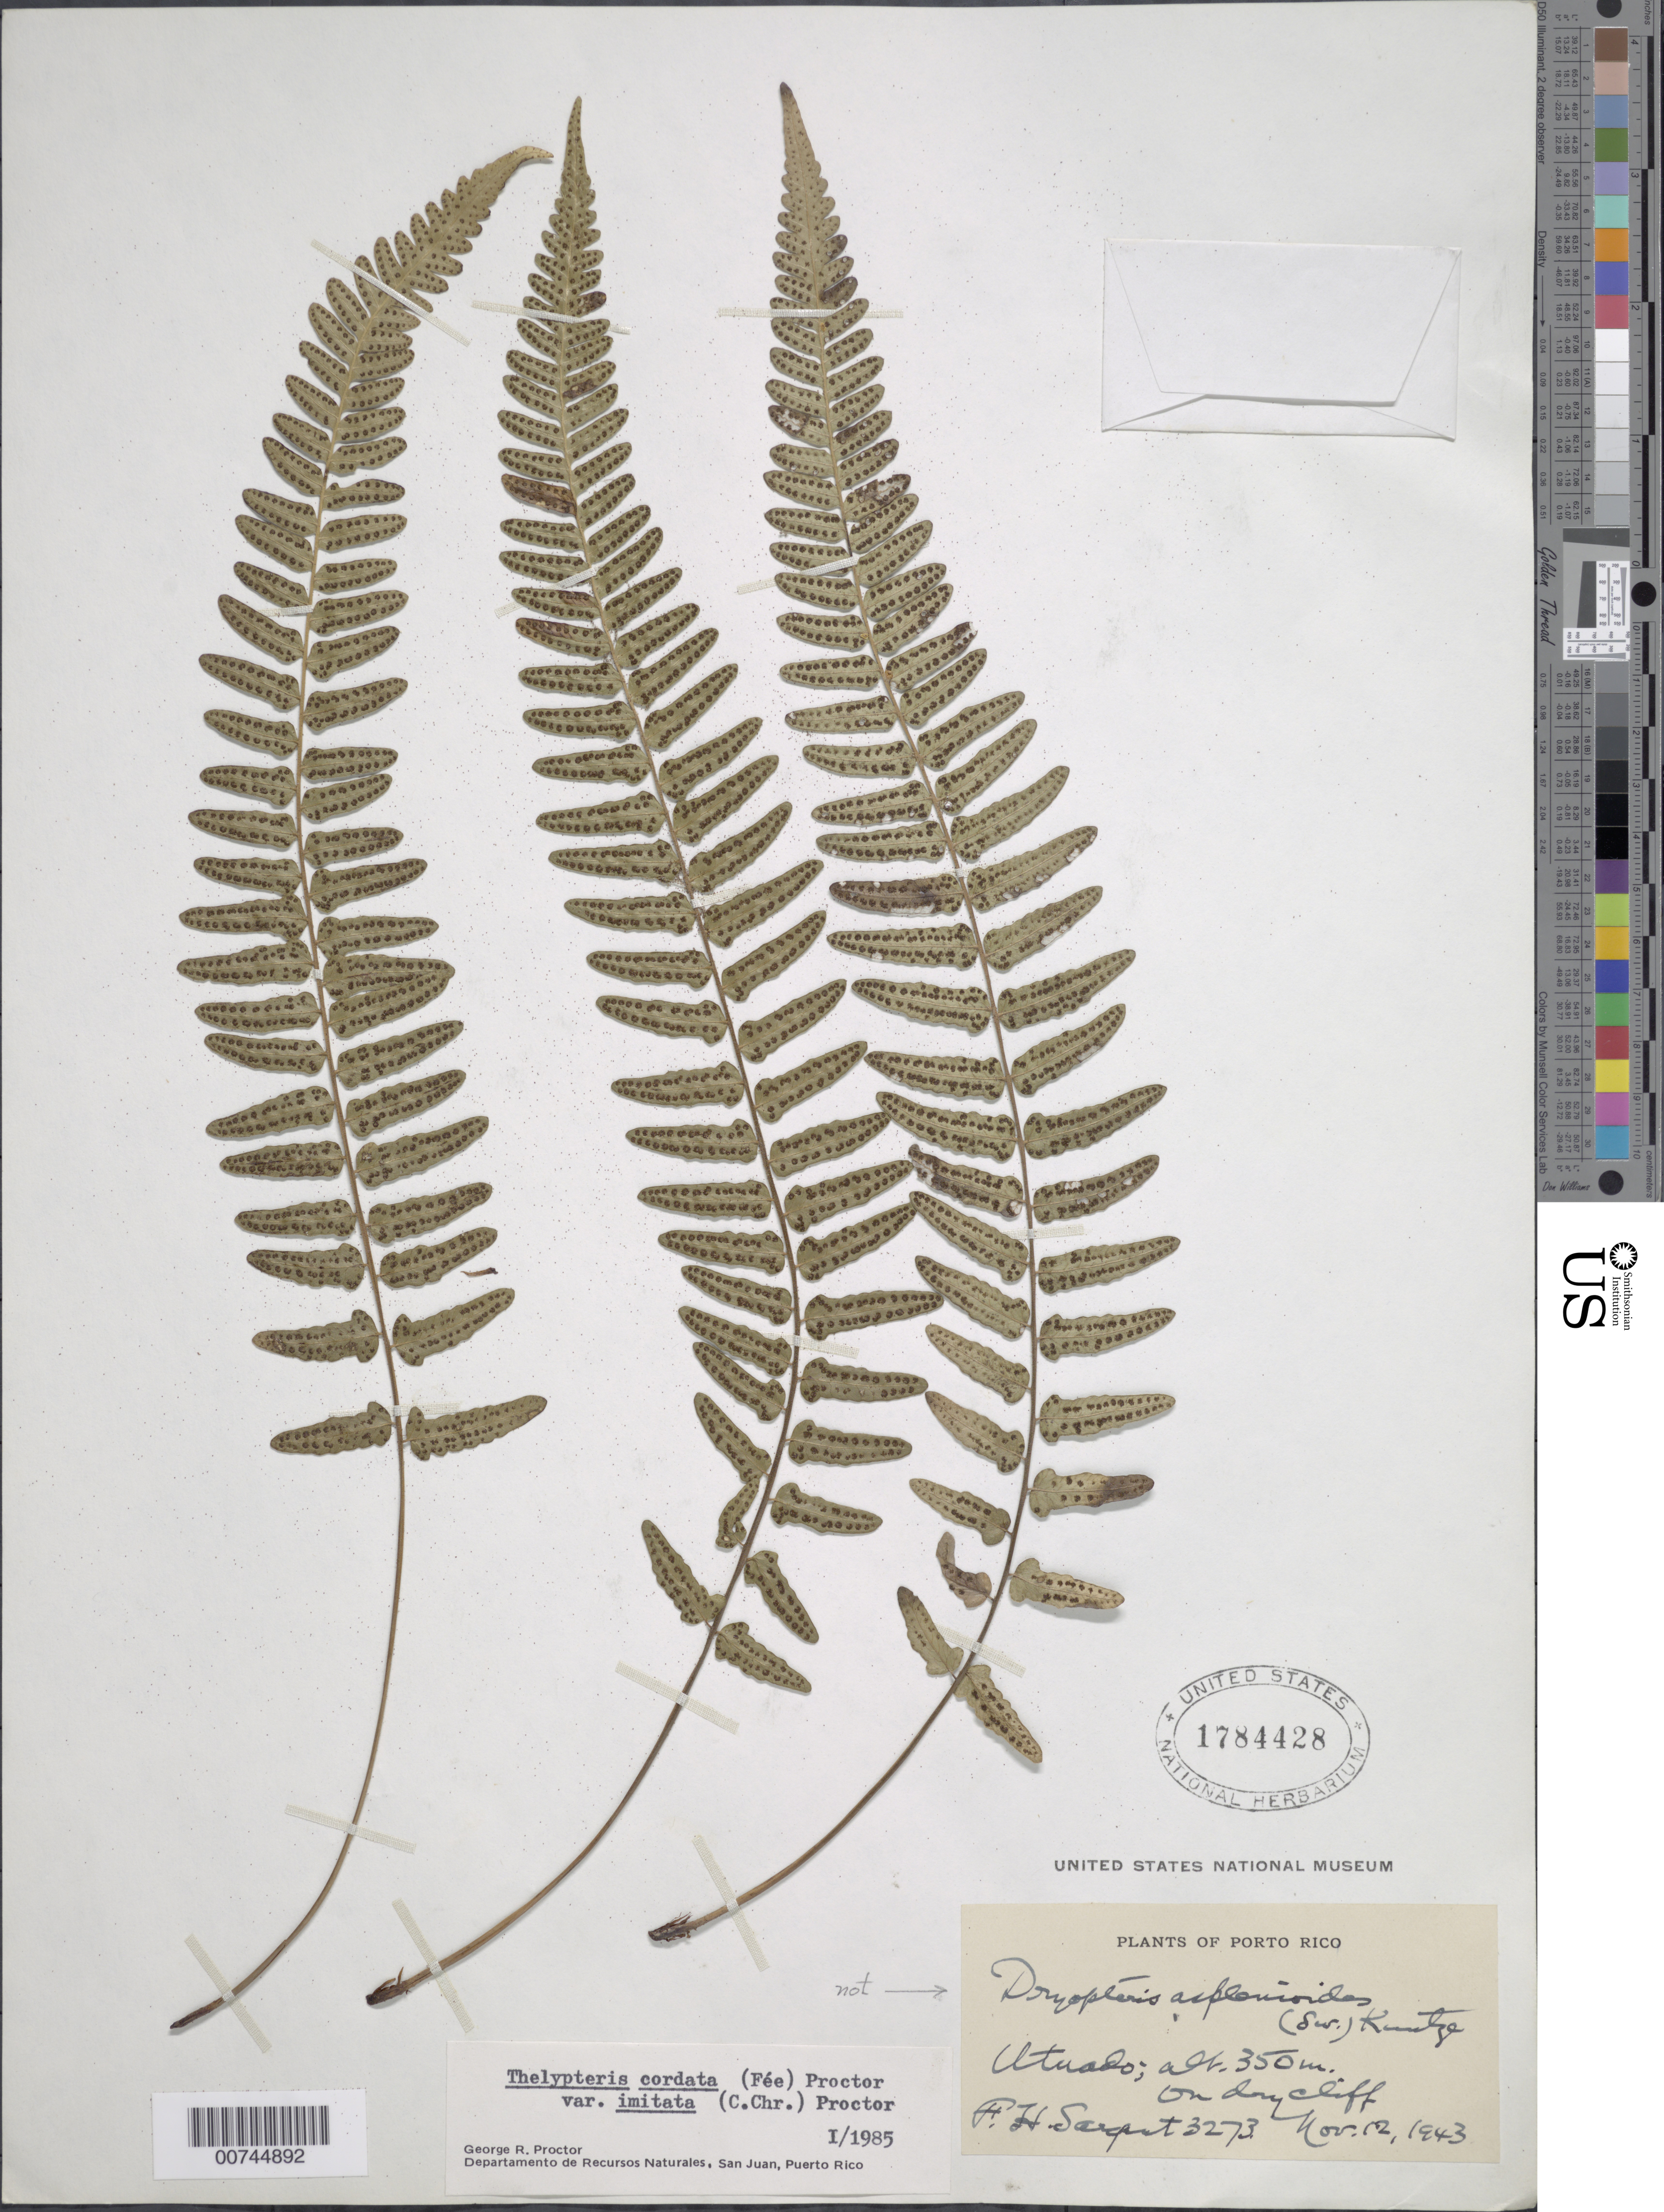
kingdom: Plantae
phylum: Tracheophyta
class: Polypodiopsida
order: Polypodiales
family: Thelypteridaceae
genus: Goniopteris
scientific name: Goniopteris cordata (Fée) comb. nov., ined 2015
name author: (Fée)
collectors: F. H. Sargent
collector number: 3273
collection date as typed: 12 Nov 1943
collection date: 1943-11-12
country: Puerto Rico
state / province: Utuado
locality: Utuado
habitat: On dry cliff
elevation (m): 350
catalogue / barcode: US 1784428